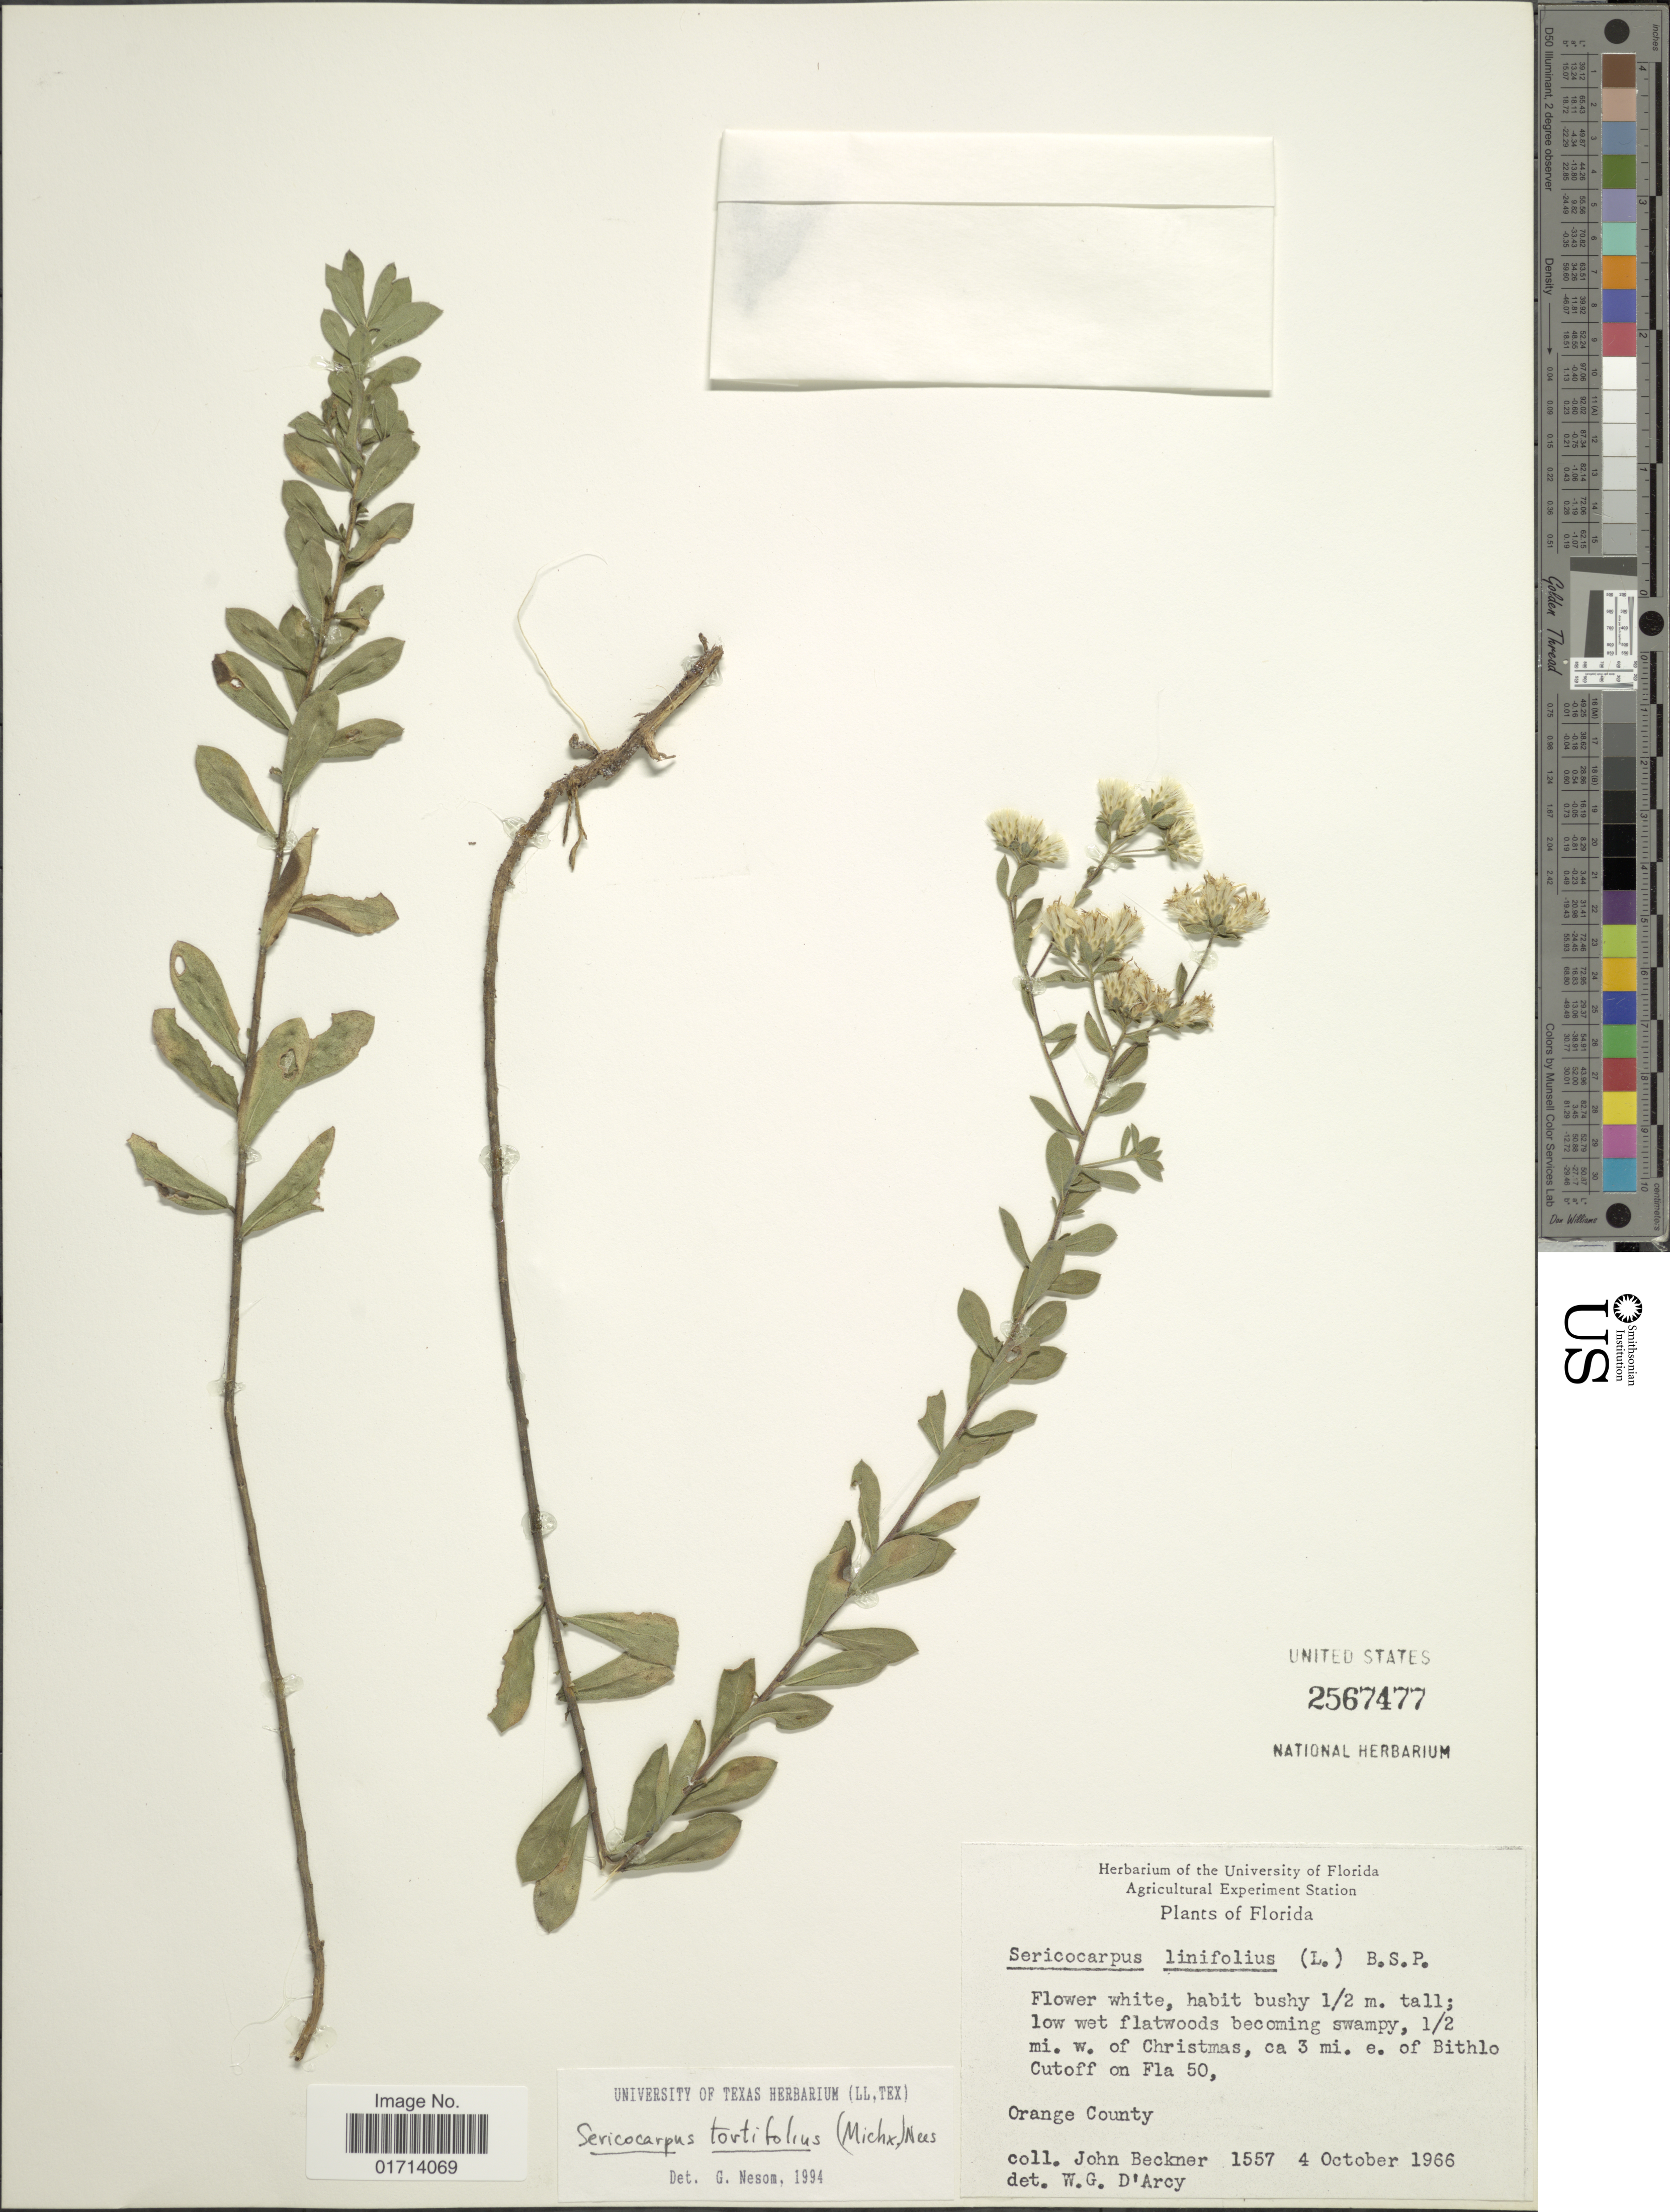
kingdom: Plantae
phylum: Tracheophyta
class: Magnoliopsida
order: Asterales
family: Asteraceae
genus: Sericocarpus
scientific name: Sericocarpus tortifolius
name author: (Michx.) Nees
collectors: J. Beckner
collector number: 1557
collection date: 1966-10-04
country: United States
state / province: Florida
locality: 1/2 mi. w. of Christmas, ca 3 mi. e. of Bithlo Cutoff on Fla 50, Orange County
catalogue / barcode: US 2567477